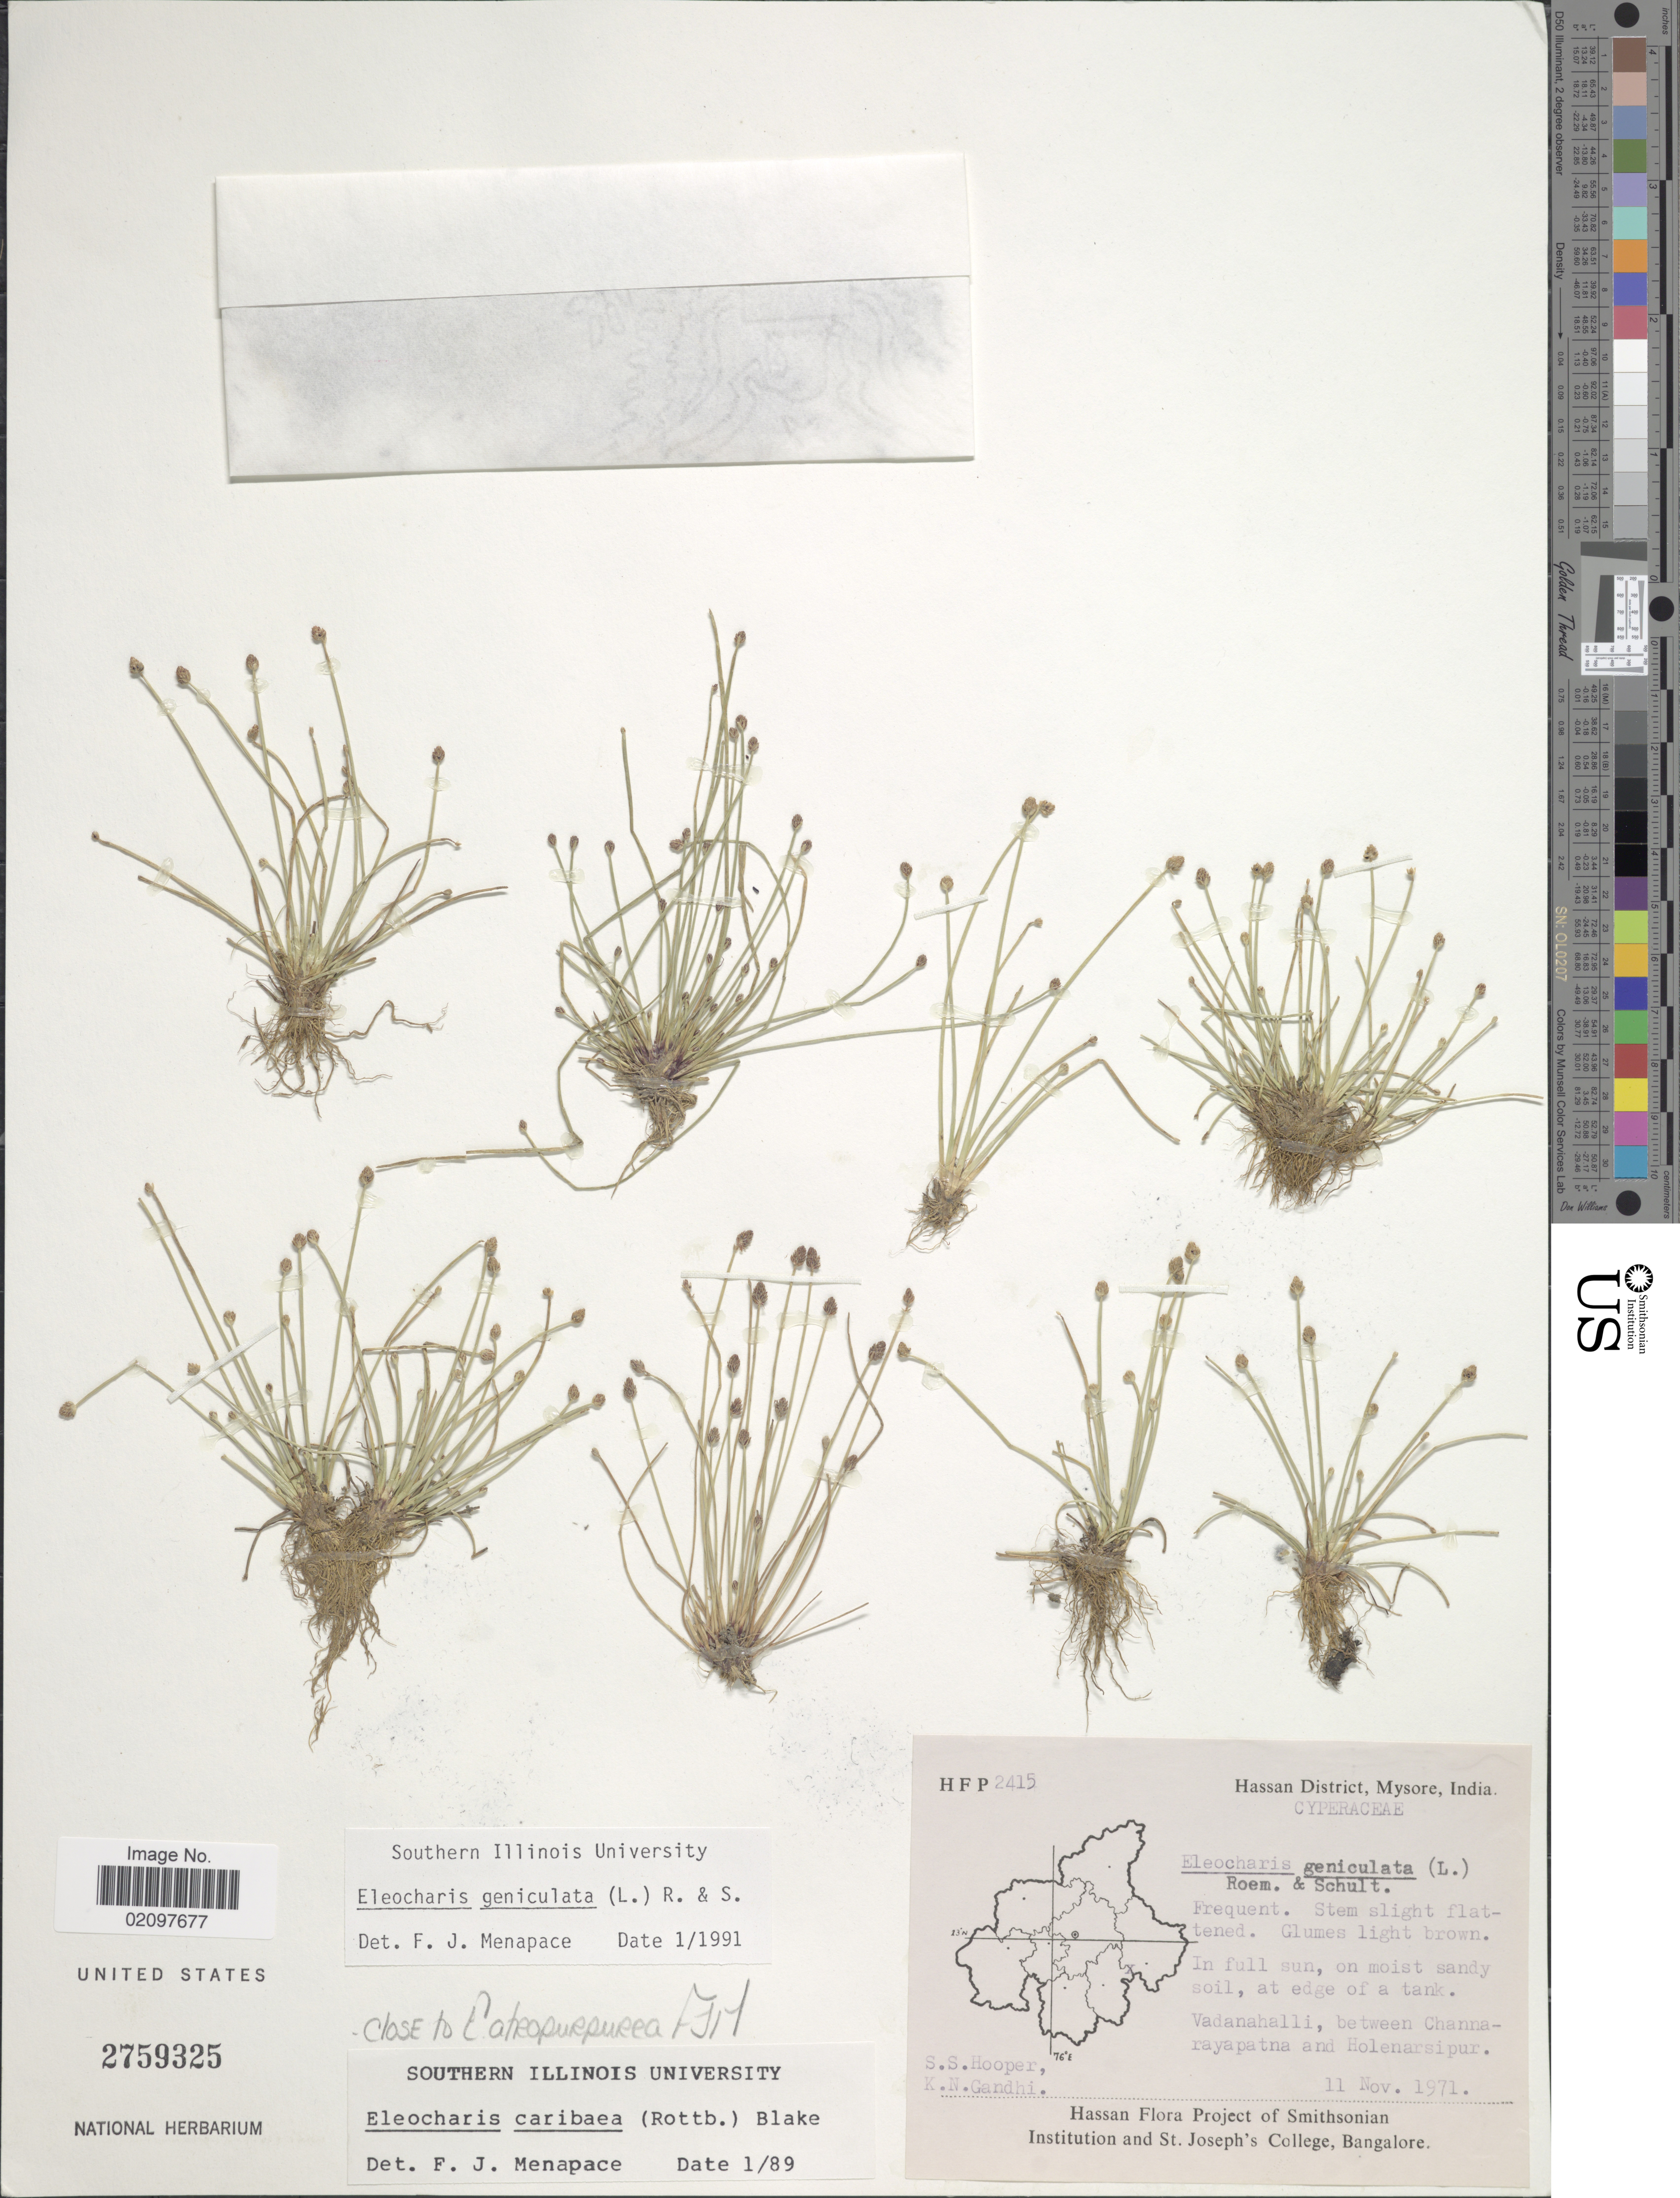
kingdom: Plantae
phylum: Tracheophyta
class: Liliopsida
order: Poales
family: Cyperaceae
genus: Eleocharis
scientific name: Eleocharis geniculata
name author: (L.) Roem. & Schult.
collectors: S. S. Hooper & K. N. Gandhi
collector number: H F P 2415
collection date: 1971-11-11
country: India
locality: Hassan District, Mysore, In full sun, on moist sandy soil, at edge of a tank, Vadanahalli, between Channarayapatna and Holenarsipur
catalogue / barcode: US 2759325